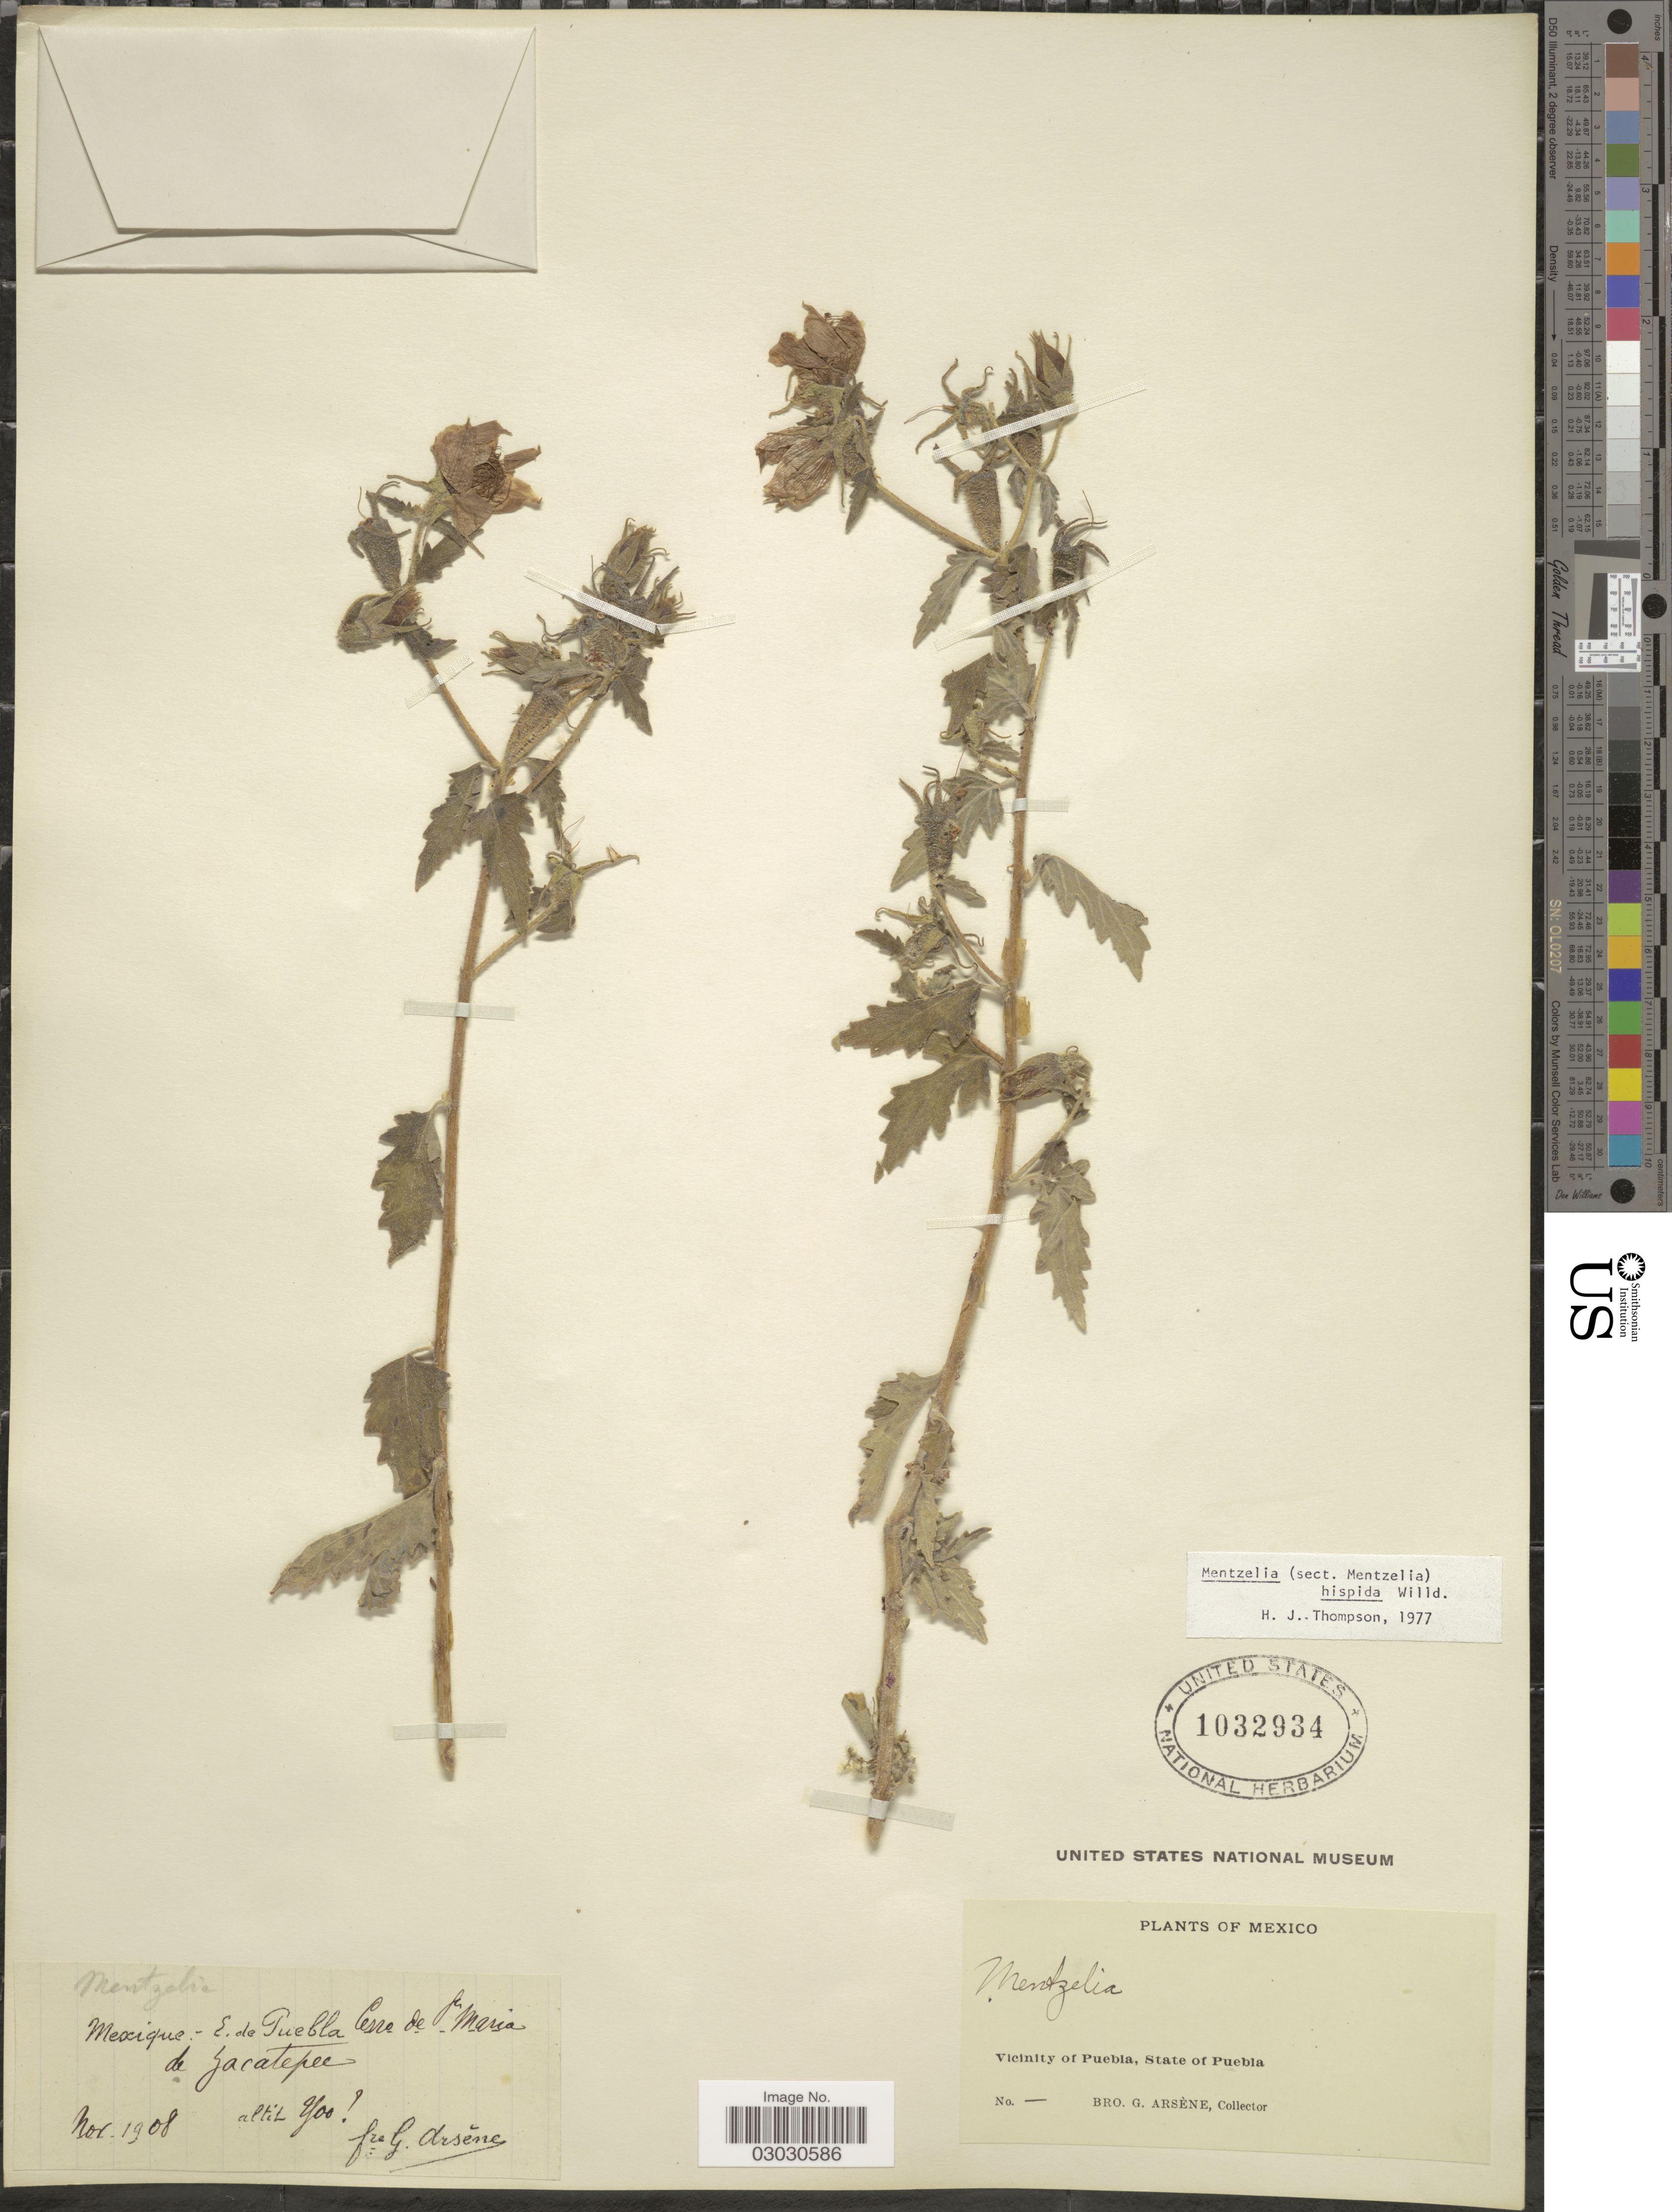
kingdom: Plantae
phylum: Tracheophyta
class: Magnoliopsida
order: Cornales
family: Loasaceae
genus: Mentzelia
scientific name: Mentzelia hispida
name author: Willd.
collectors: Bro. G. Arsène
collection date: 1908-11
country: Mexico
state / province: Puebla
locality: Cerro de St.Maria de Zacatepec, Vicinity of Puebla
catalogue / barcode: US 1032934